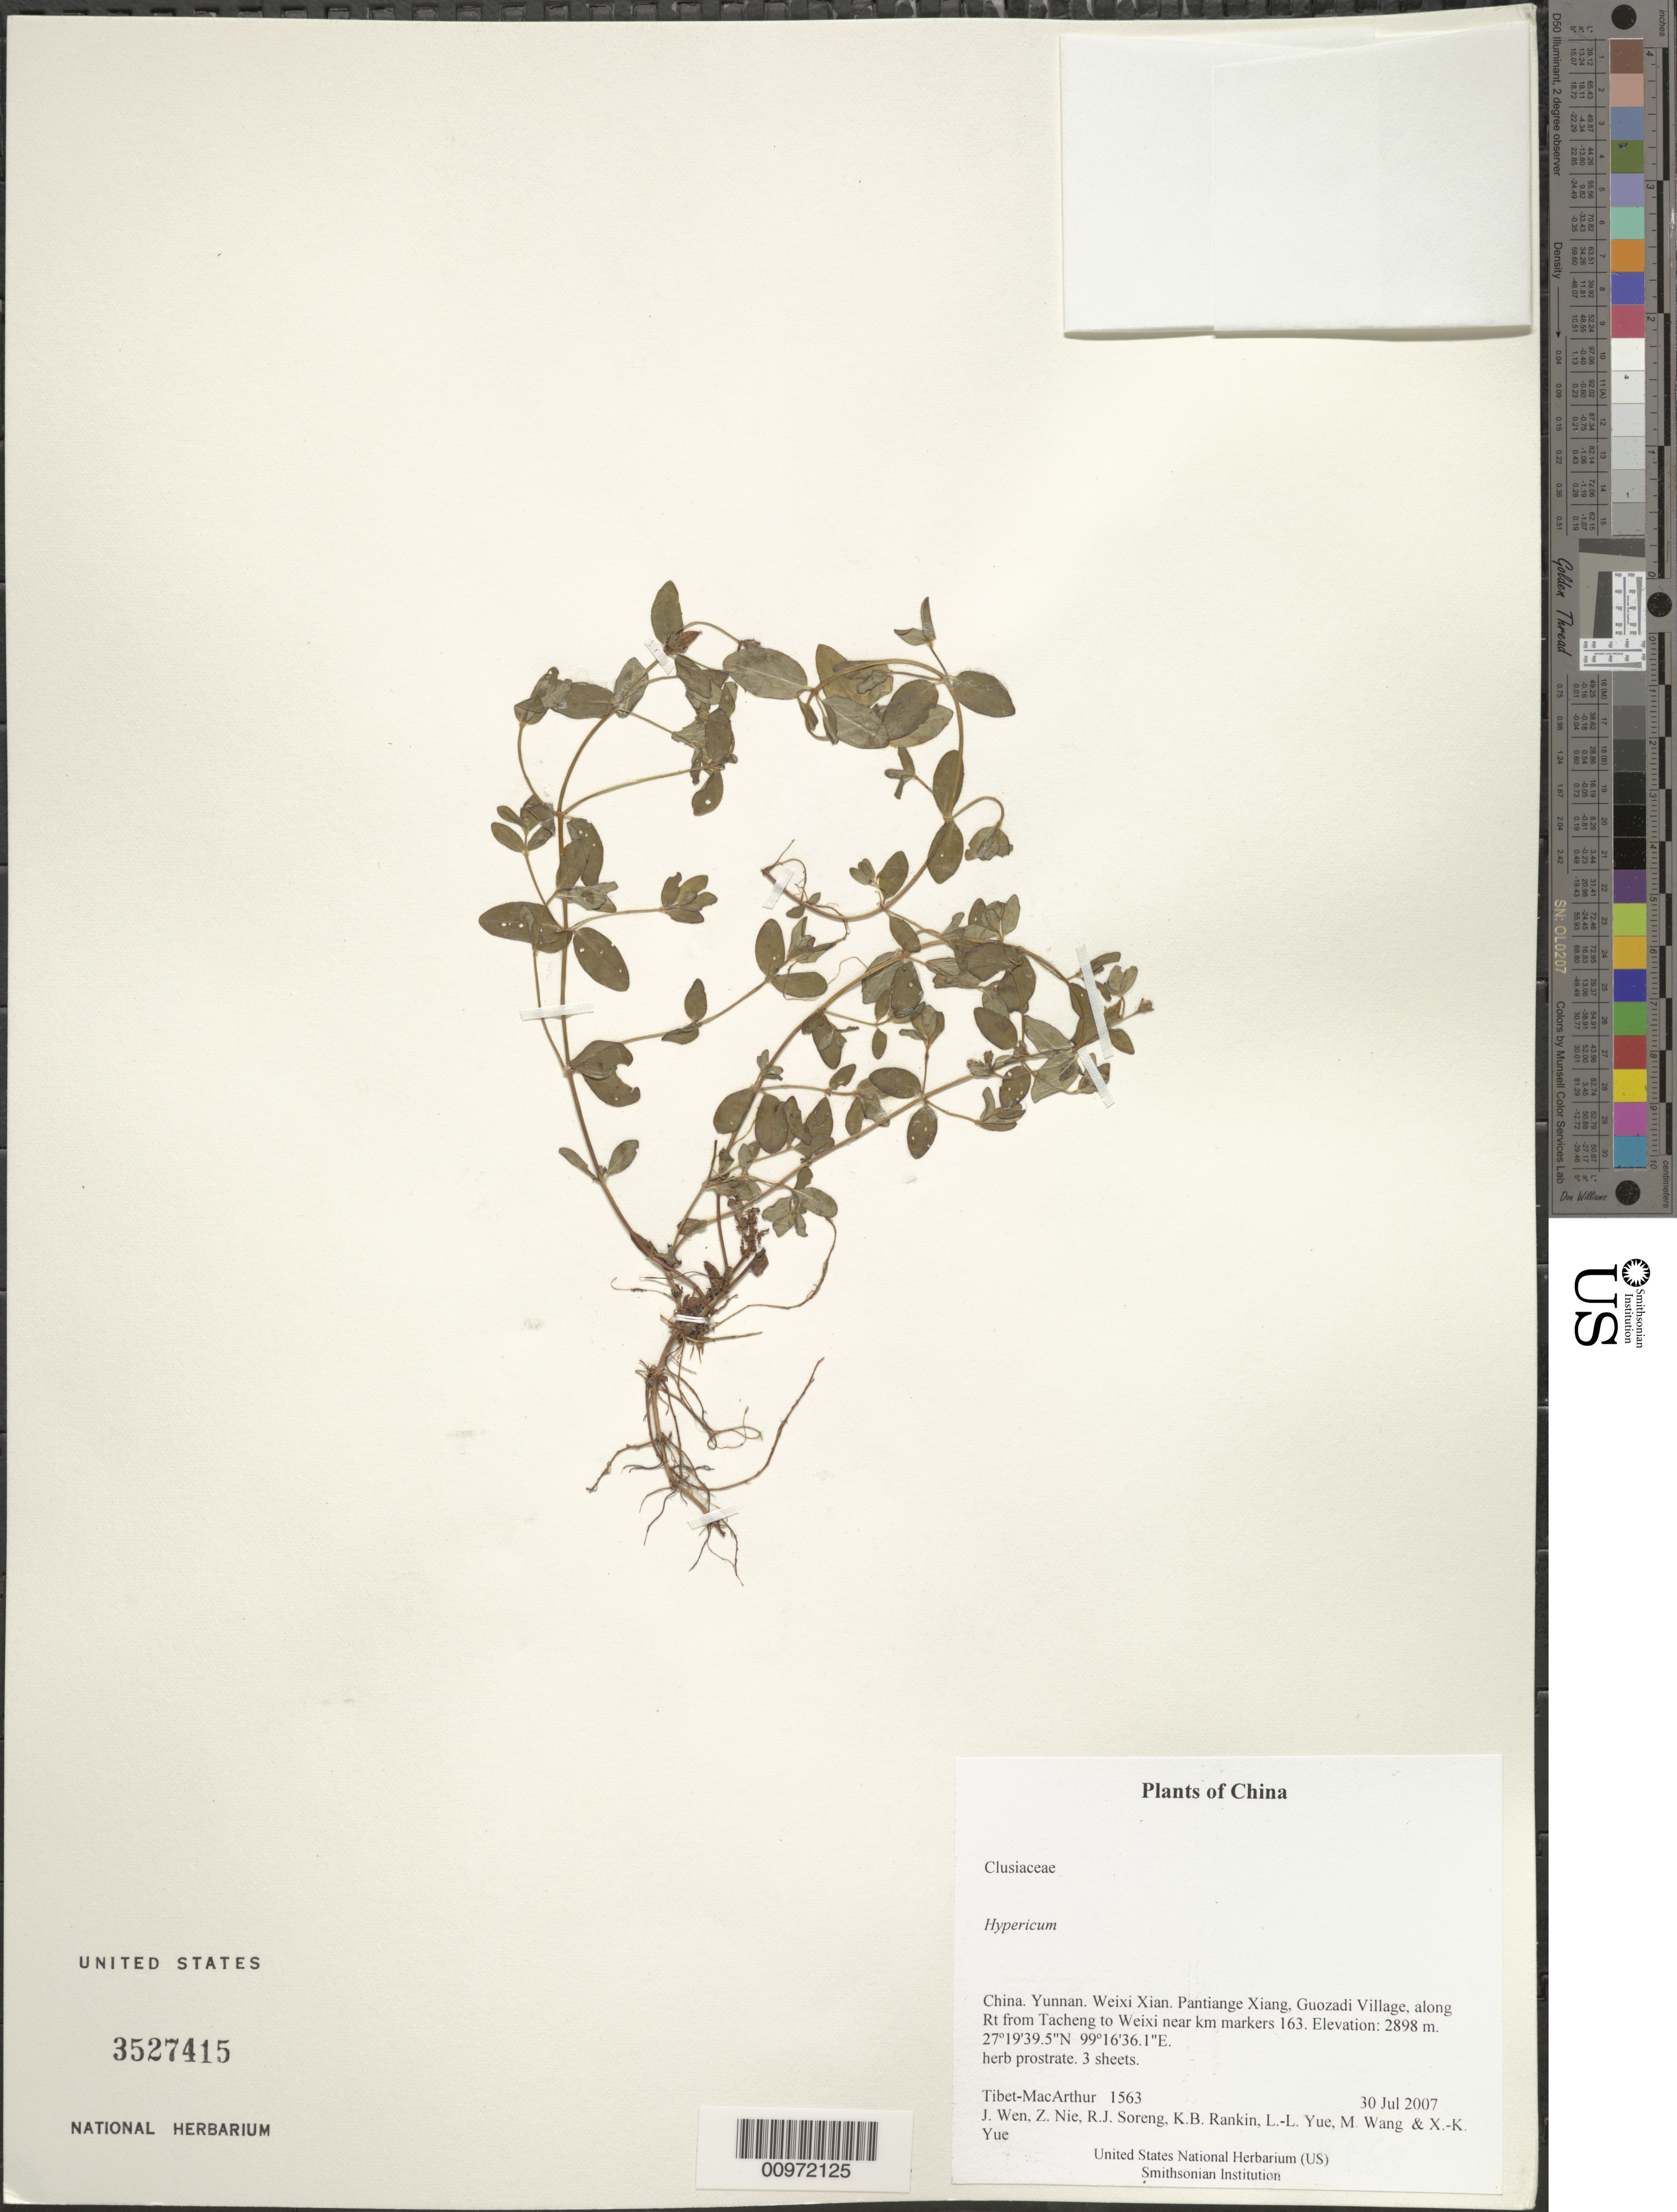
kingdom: Plantae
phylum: Tracheophyta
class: Magnoliopsida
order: Malpighiales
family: Hypericaceae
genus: Hypericum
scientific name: Hypericum sp.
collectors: Tibet-MacArthur, J. Wen, Z. Nie, R. J. Soreng, K. Rankin, L. Yue, M. Wang & X. Yue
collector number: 1563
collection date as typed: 30 Jul 2007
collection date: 2007-07-30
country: China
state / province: Yunnan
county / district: Weixi Xian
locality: Pantiange Xiang, Guozadi Village, along Rt from Tacheng to Weixi near km markers 163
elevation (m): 2898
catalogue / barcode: US 3527415